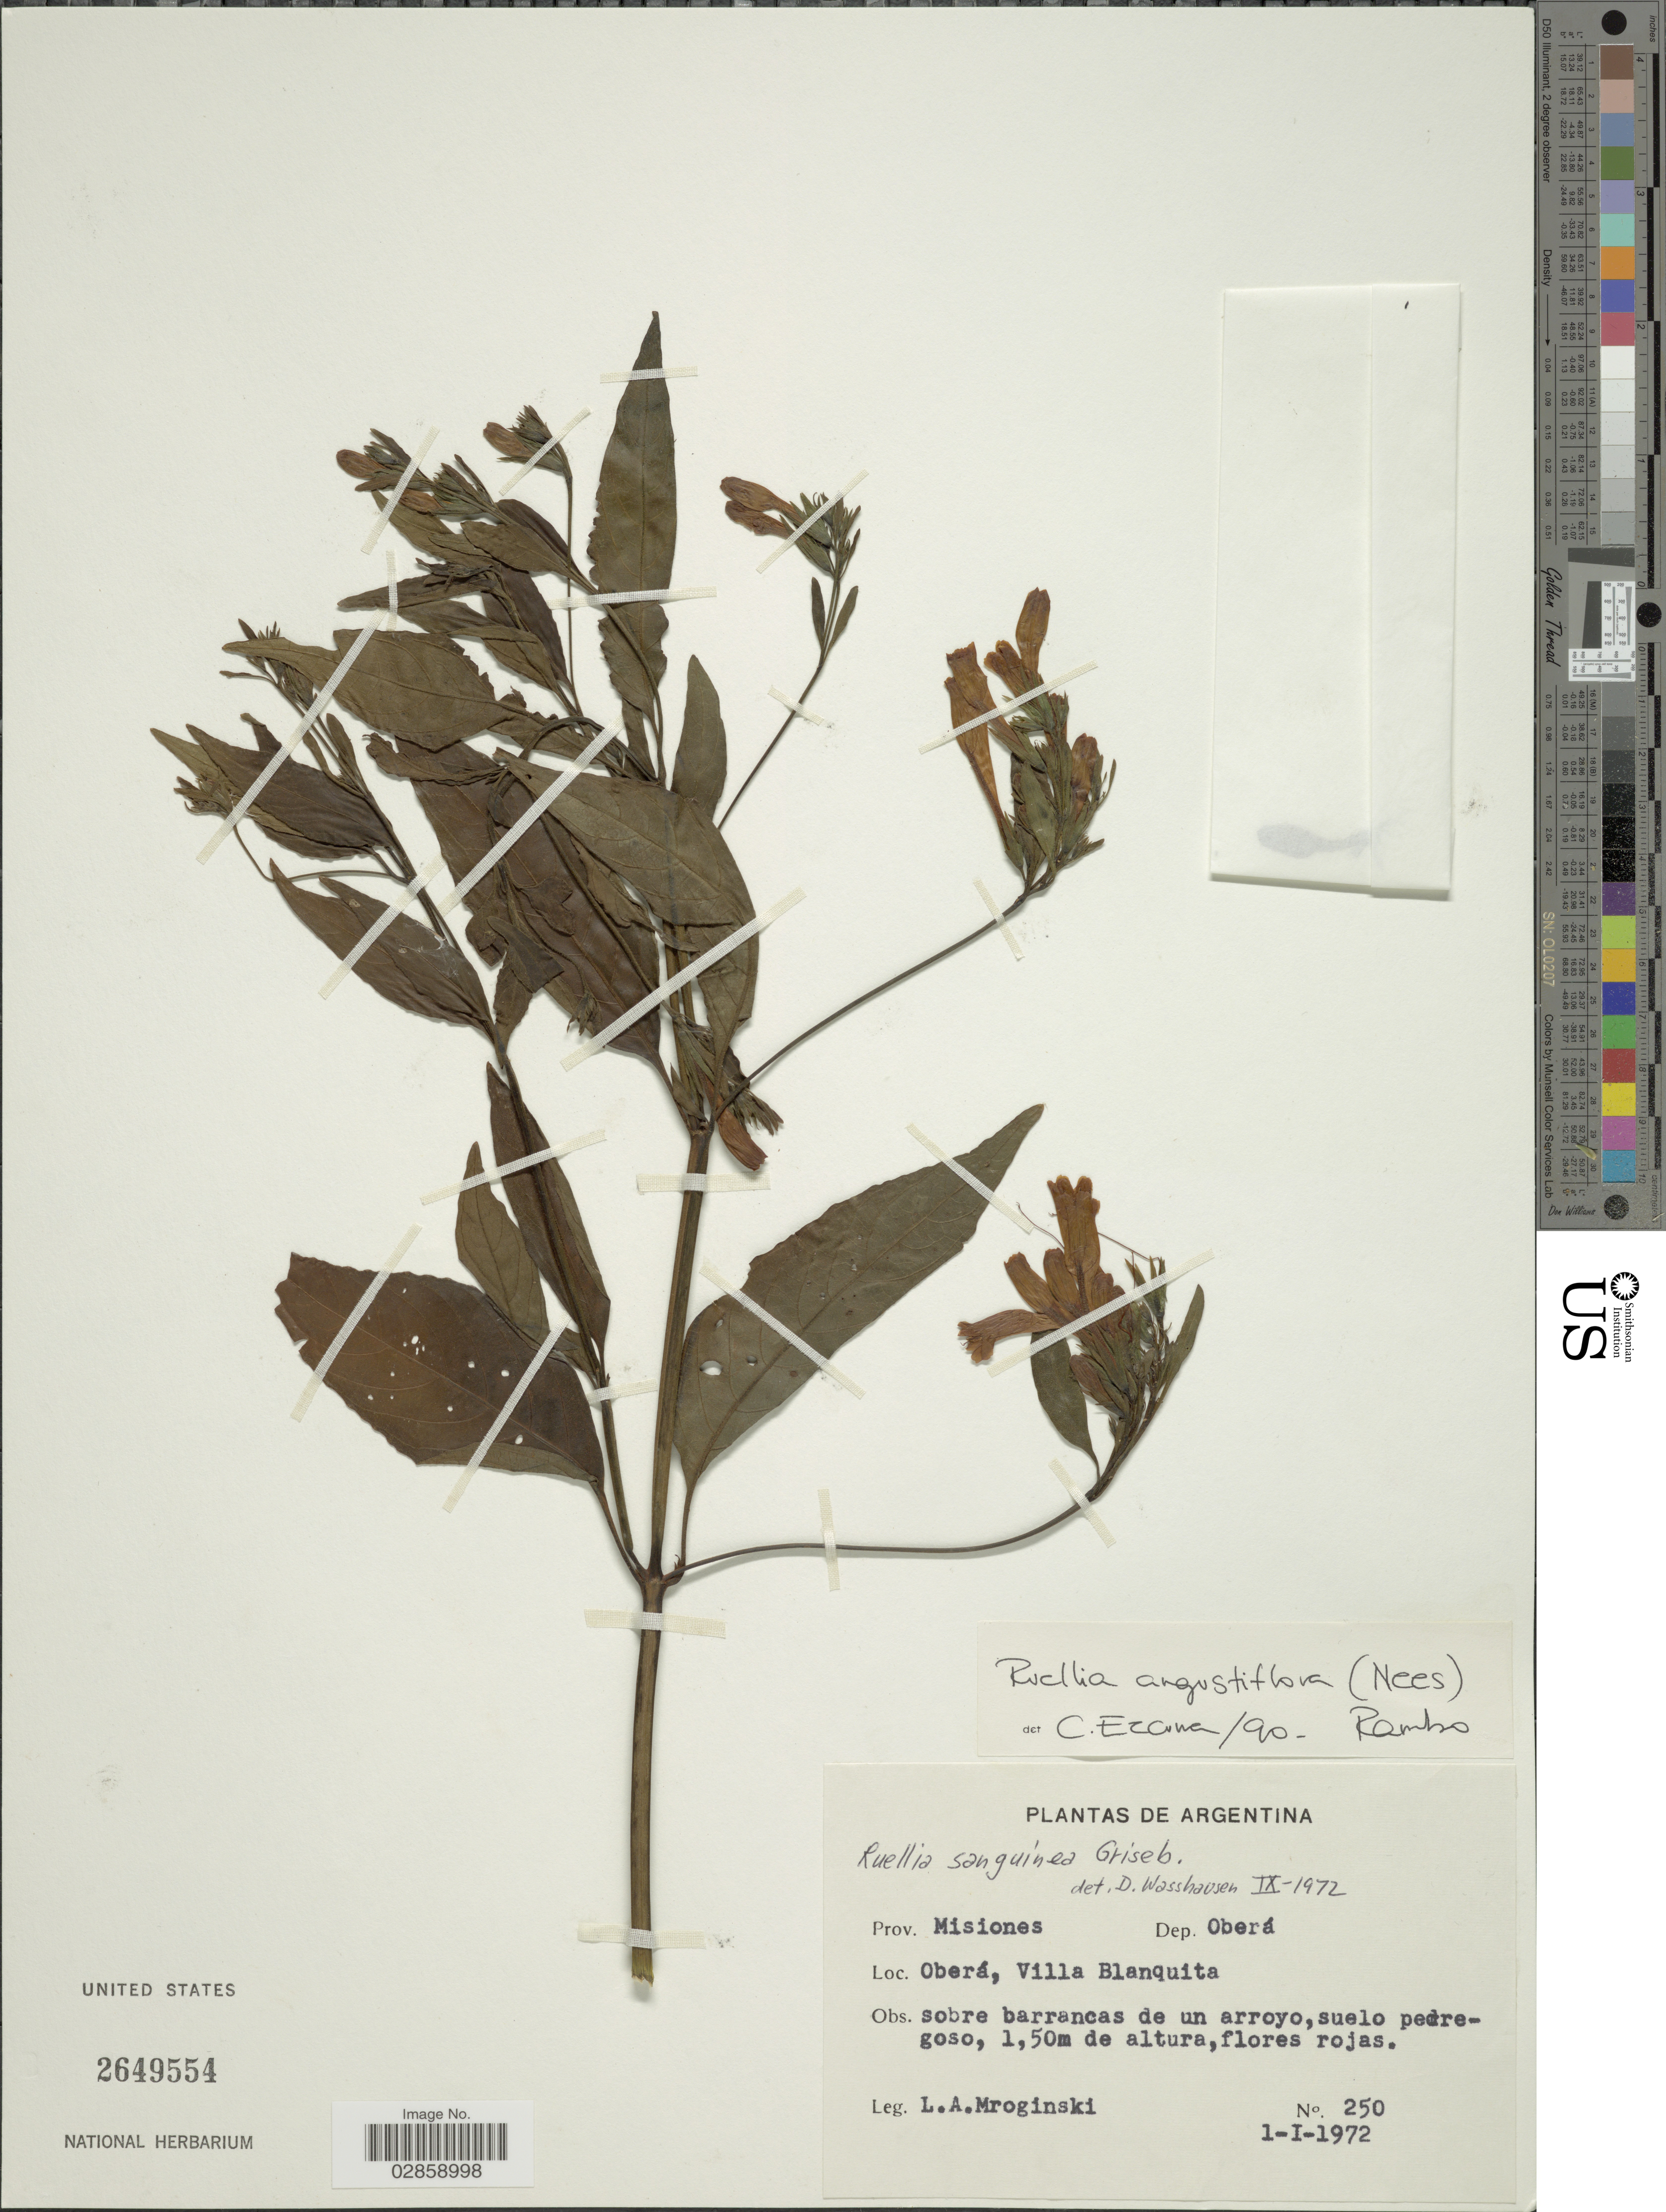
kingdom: Plantae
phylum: Tracheophyta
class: Magnoliopsida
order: Lamiales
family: Acanthaceae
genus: Ruellia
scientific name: Ruellia angustiflora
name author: (Nees) Lindau ex Rambo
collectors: L. Mroginski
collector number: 250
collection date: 1972-01-01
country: Argentina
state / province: Misiones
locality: Dep. Oberá. Oberá, Villa Blanquita.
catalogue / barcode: US 2649554